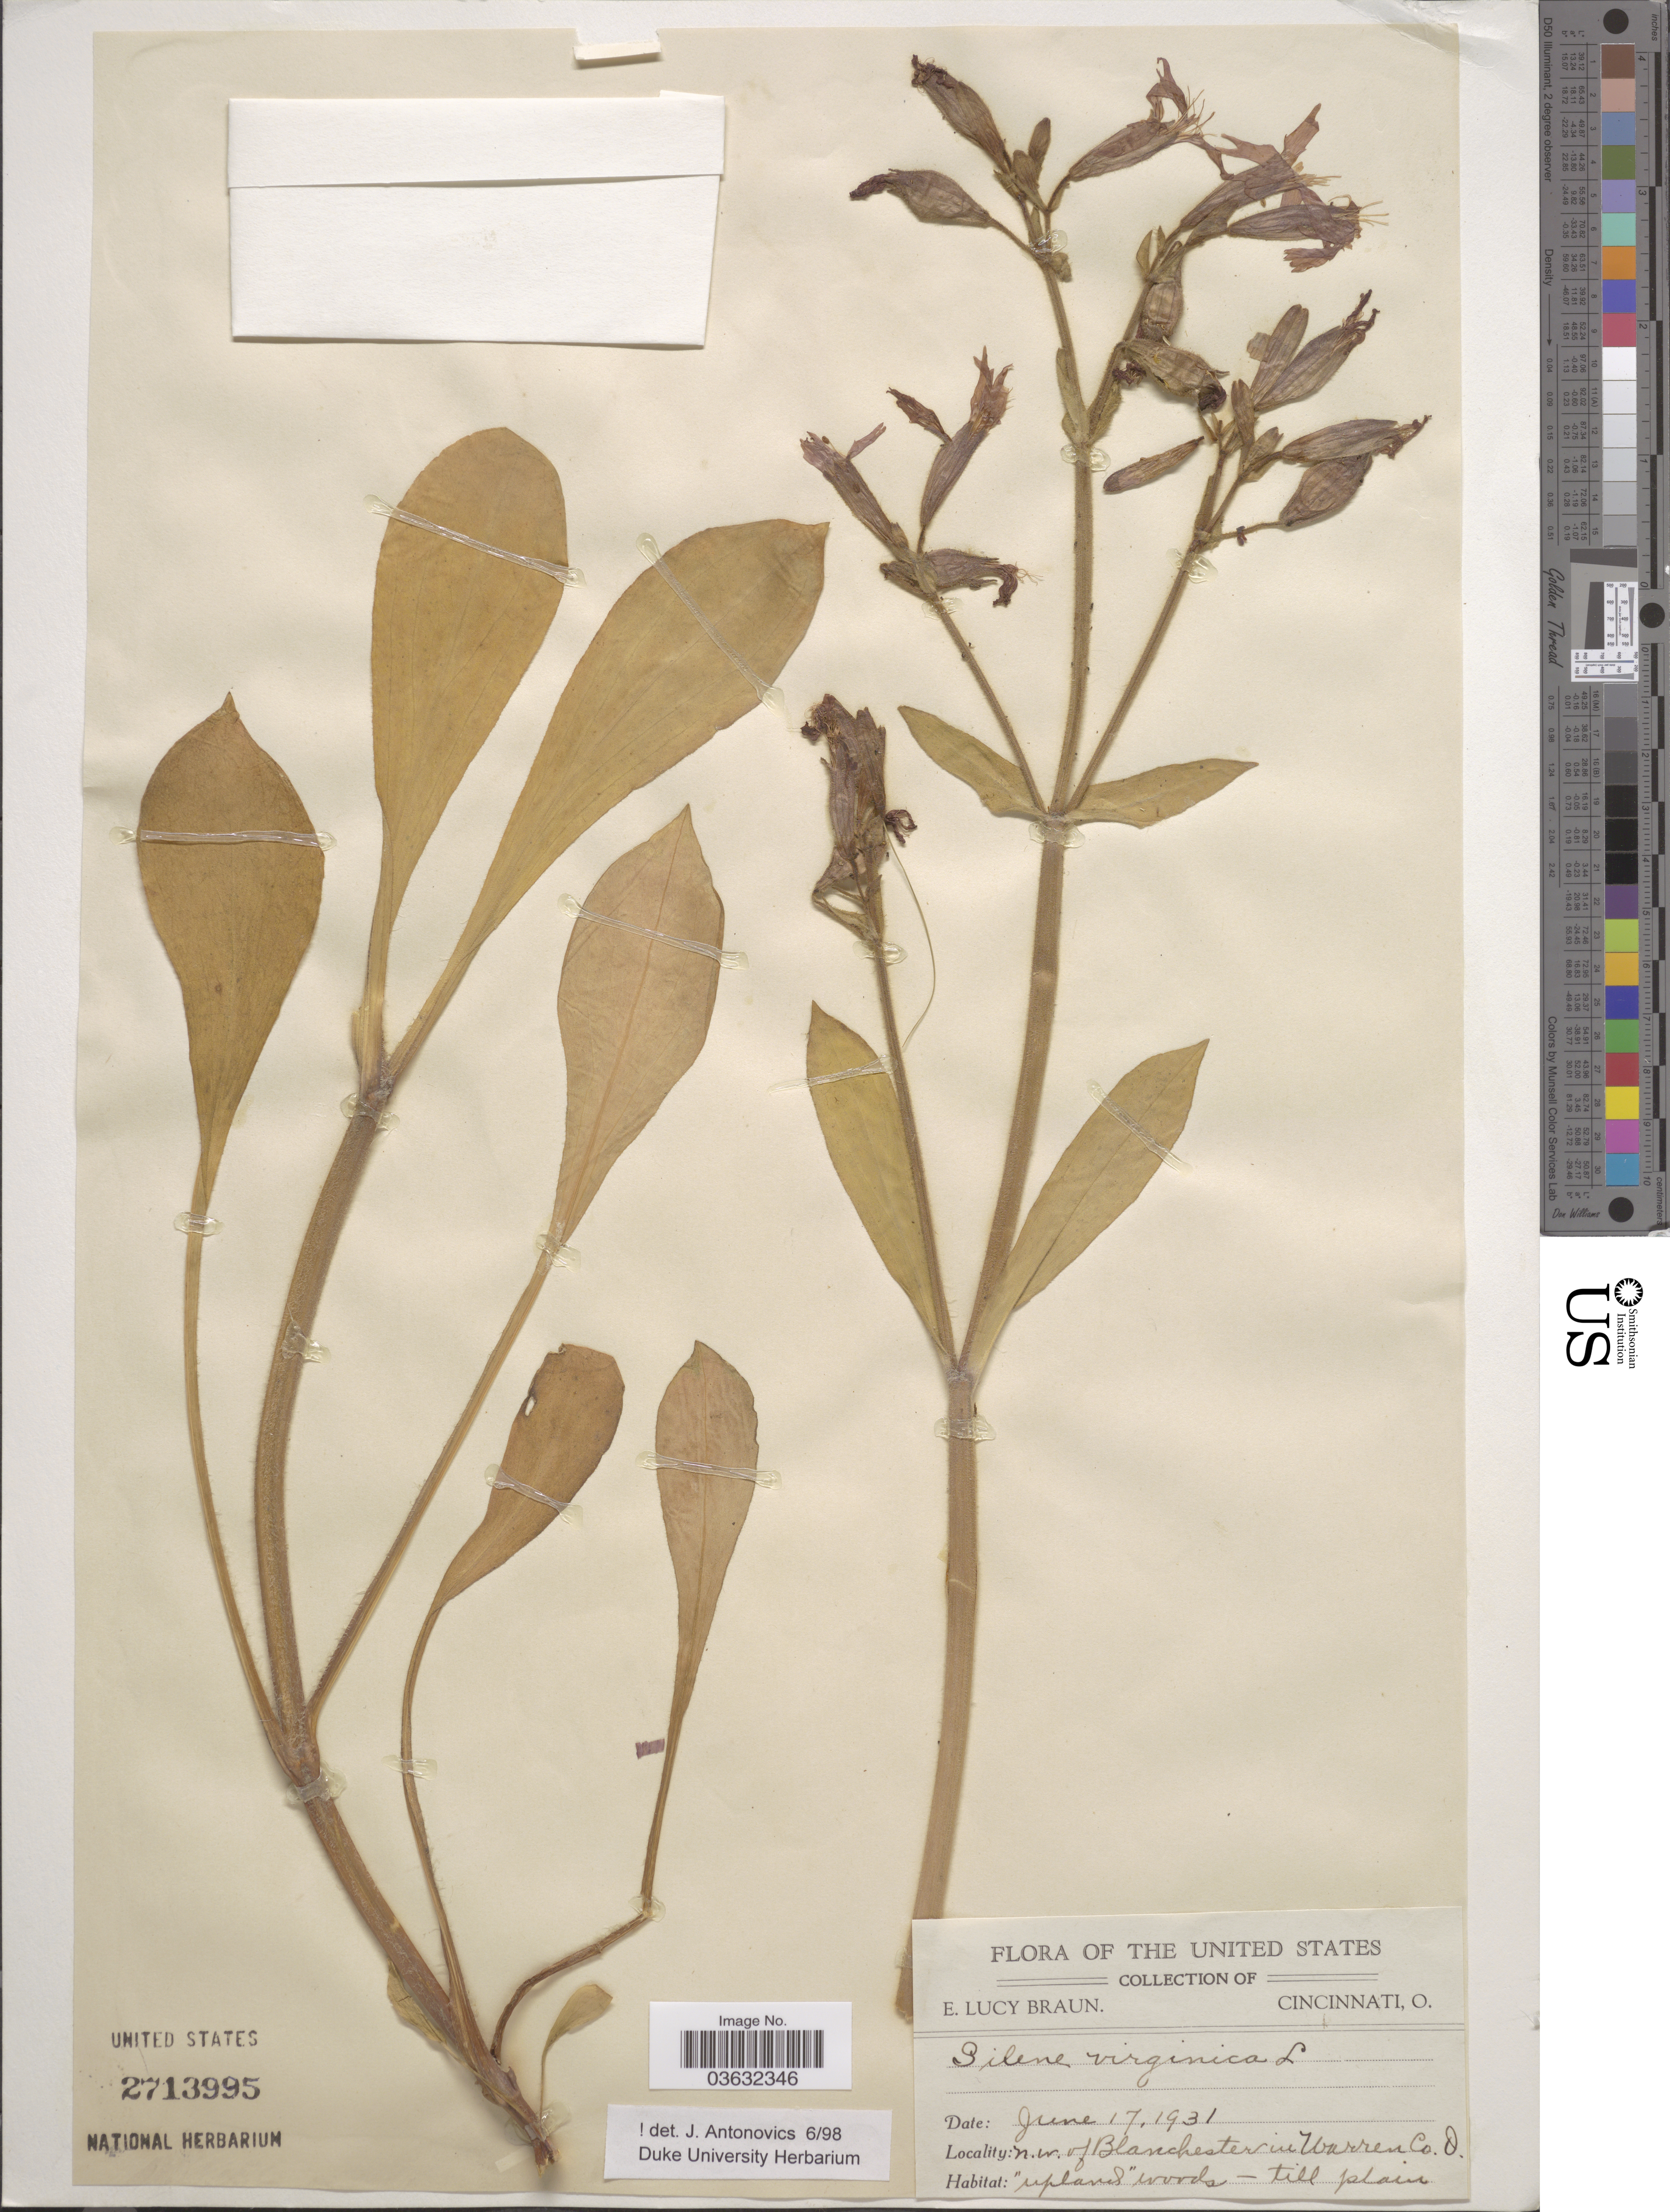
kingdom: Plantae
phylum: Tracheophyta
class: Magnoliopsida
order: Caryophyllales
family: Caryophyllaceae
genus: Silene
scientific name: Silene virginica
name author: L.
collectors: E. L. Braun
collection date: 1931-06-17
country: United States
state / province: Ohio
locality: N.W. of Blanchester in Warren Co.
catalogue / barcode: US 2713995